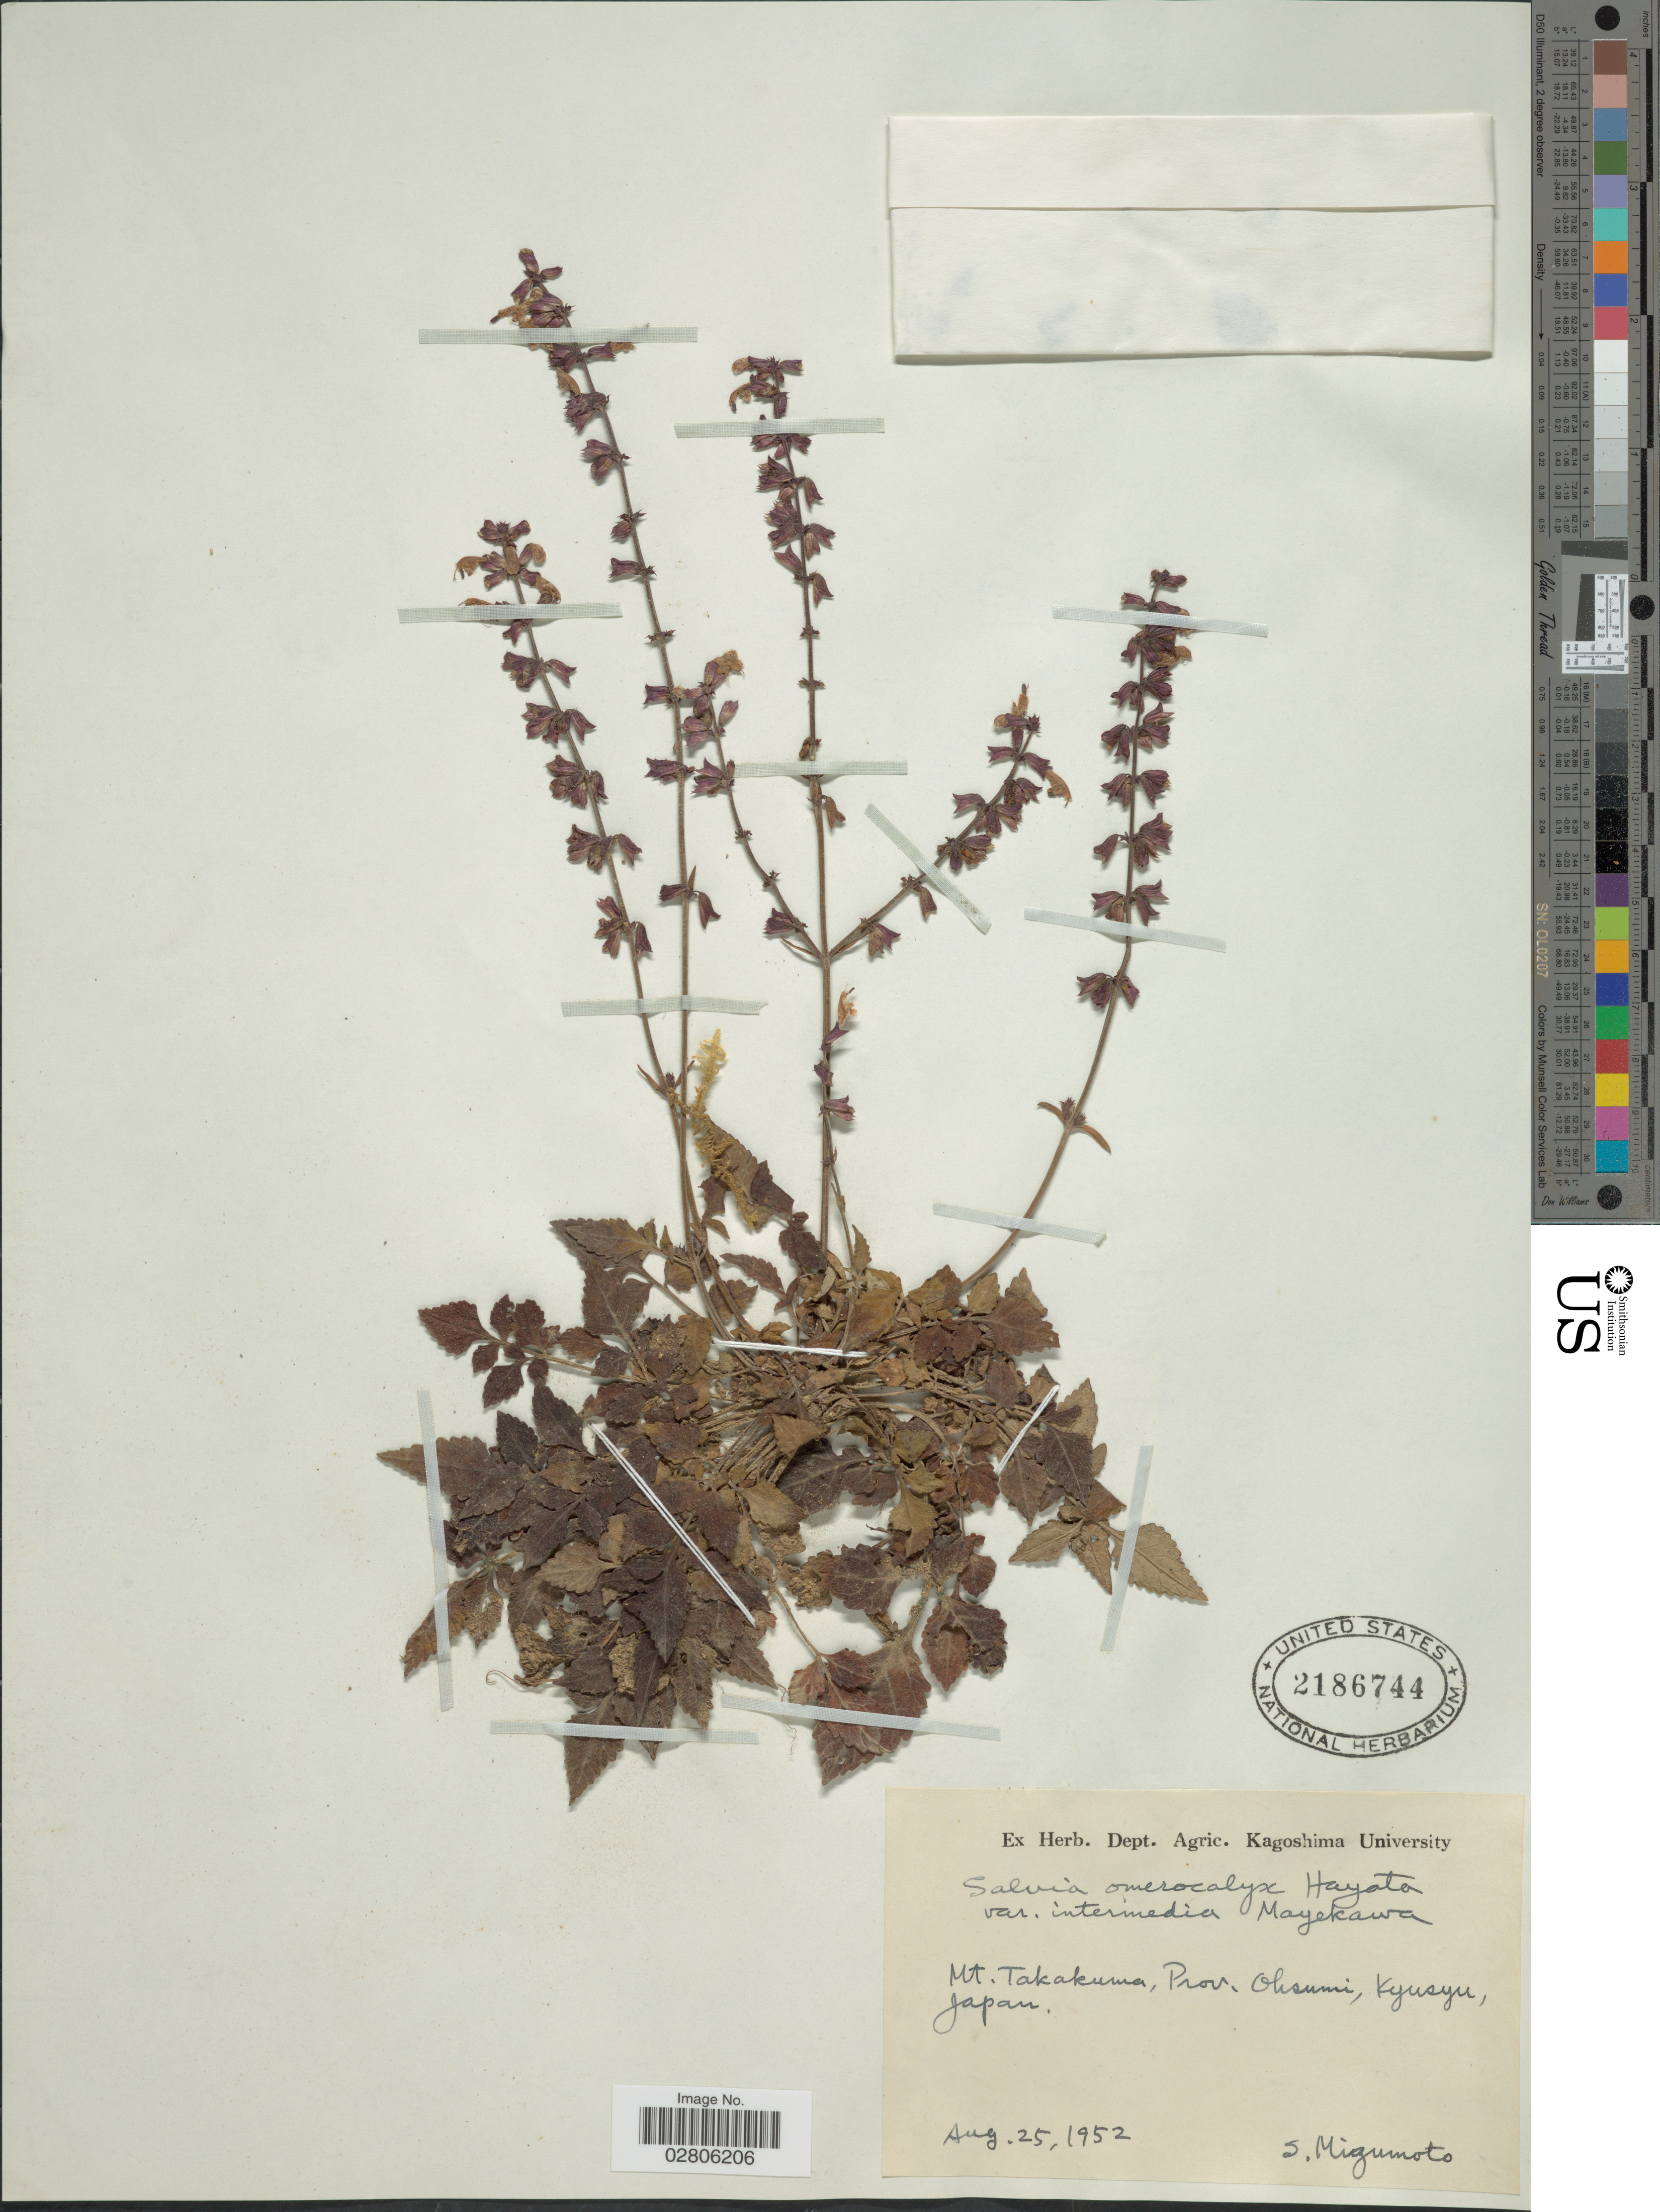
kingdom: Plantae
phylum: Tracheophyta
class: Magnoliopsida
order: Lamiales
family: Lamiaceae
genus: Salvia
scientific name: Salvia omerocalyx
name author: Hayata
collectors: S. Mizumoto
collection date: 1952-08-25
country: Japan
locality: Mt. Takakuma, Prov. Ohsumi, Kyusyu.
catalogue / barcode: US 2186744